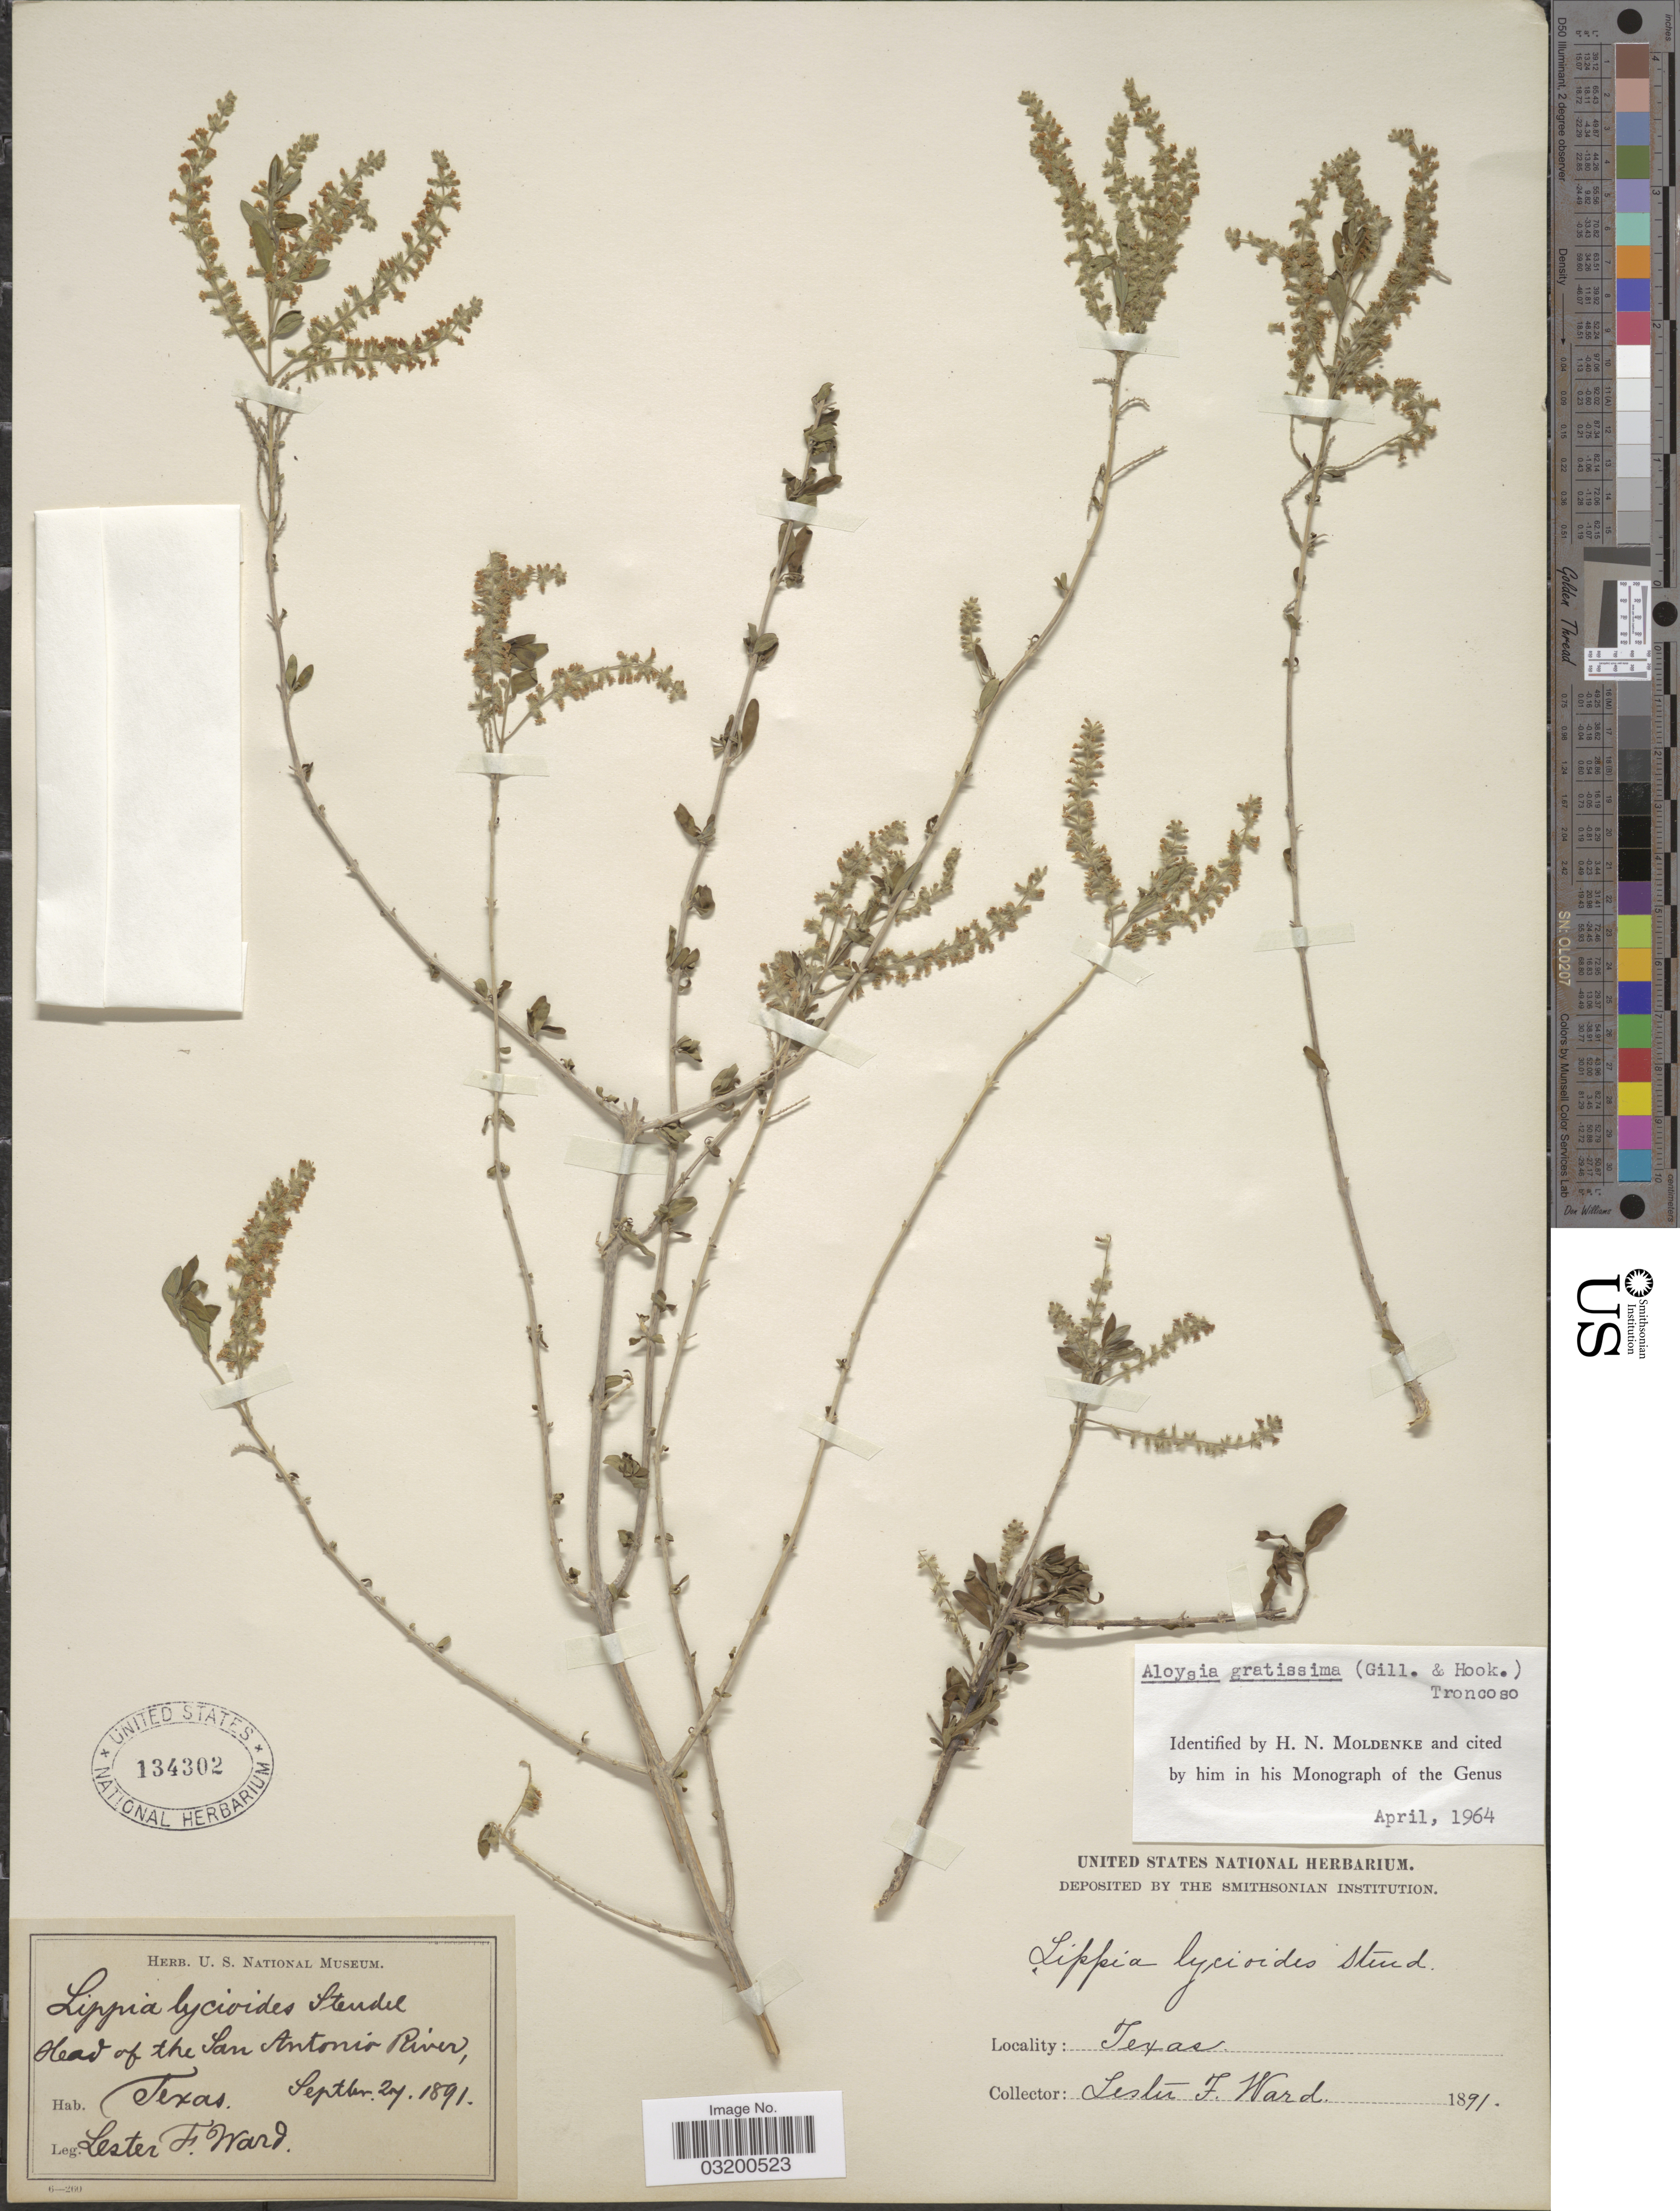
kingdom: Plantae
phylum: Tracheophyta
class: Magnoliopsida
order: Lamiales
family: Verbenaceae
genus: Aloysia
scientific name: Aloysia gratissima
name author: (Gillies & Hook.) Tronc.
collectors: L. F. Ward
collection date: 1891-09-27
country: United States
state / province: Texas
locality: Head of the San Antonio River.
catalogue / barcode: US 134302